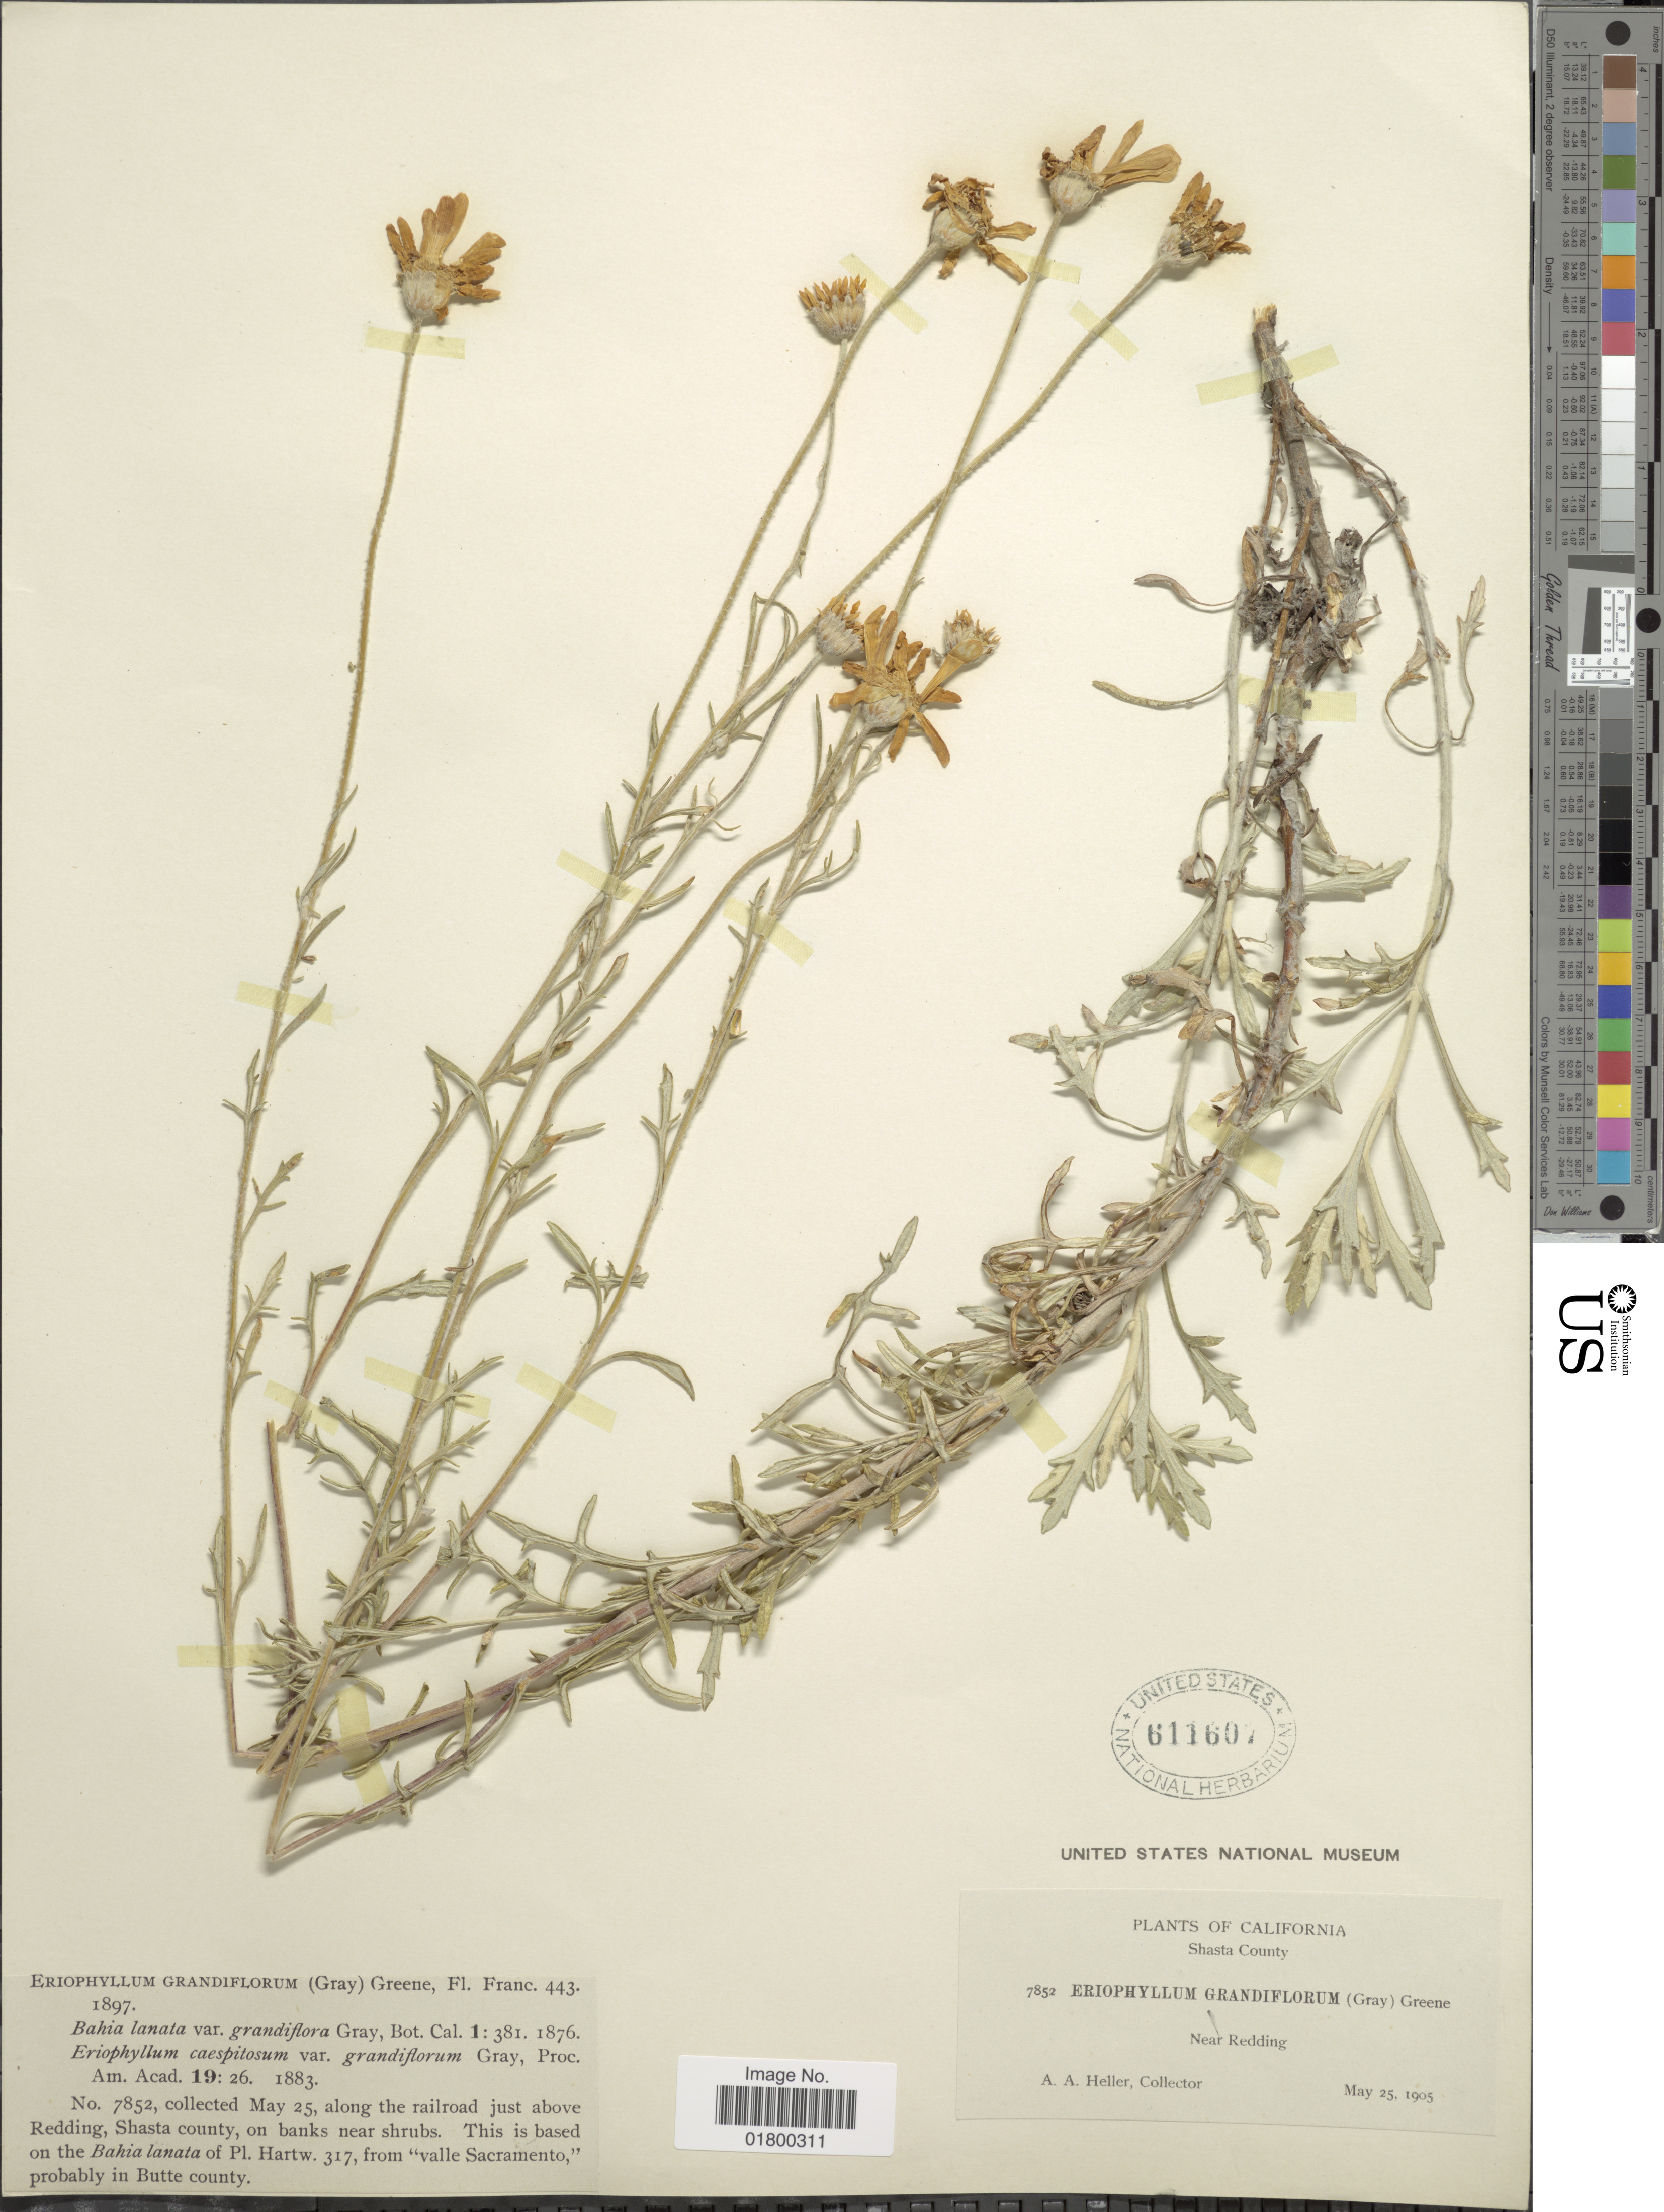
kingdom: Plantae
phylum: Tracheophyta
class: Magnoliopsida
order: Asterales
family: Asteraceae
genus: Eriophyllum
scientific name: Eriophyllum lanatum var. grandiflorum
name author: (A. Gray) Jeps.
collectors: A. A. Heller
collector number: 7852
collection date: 1905-05-25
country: United States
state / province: California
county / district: Shasta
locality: Shasta County, Near Redding, Along the railroad just above Redding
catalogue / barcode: US 611607